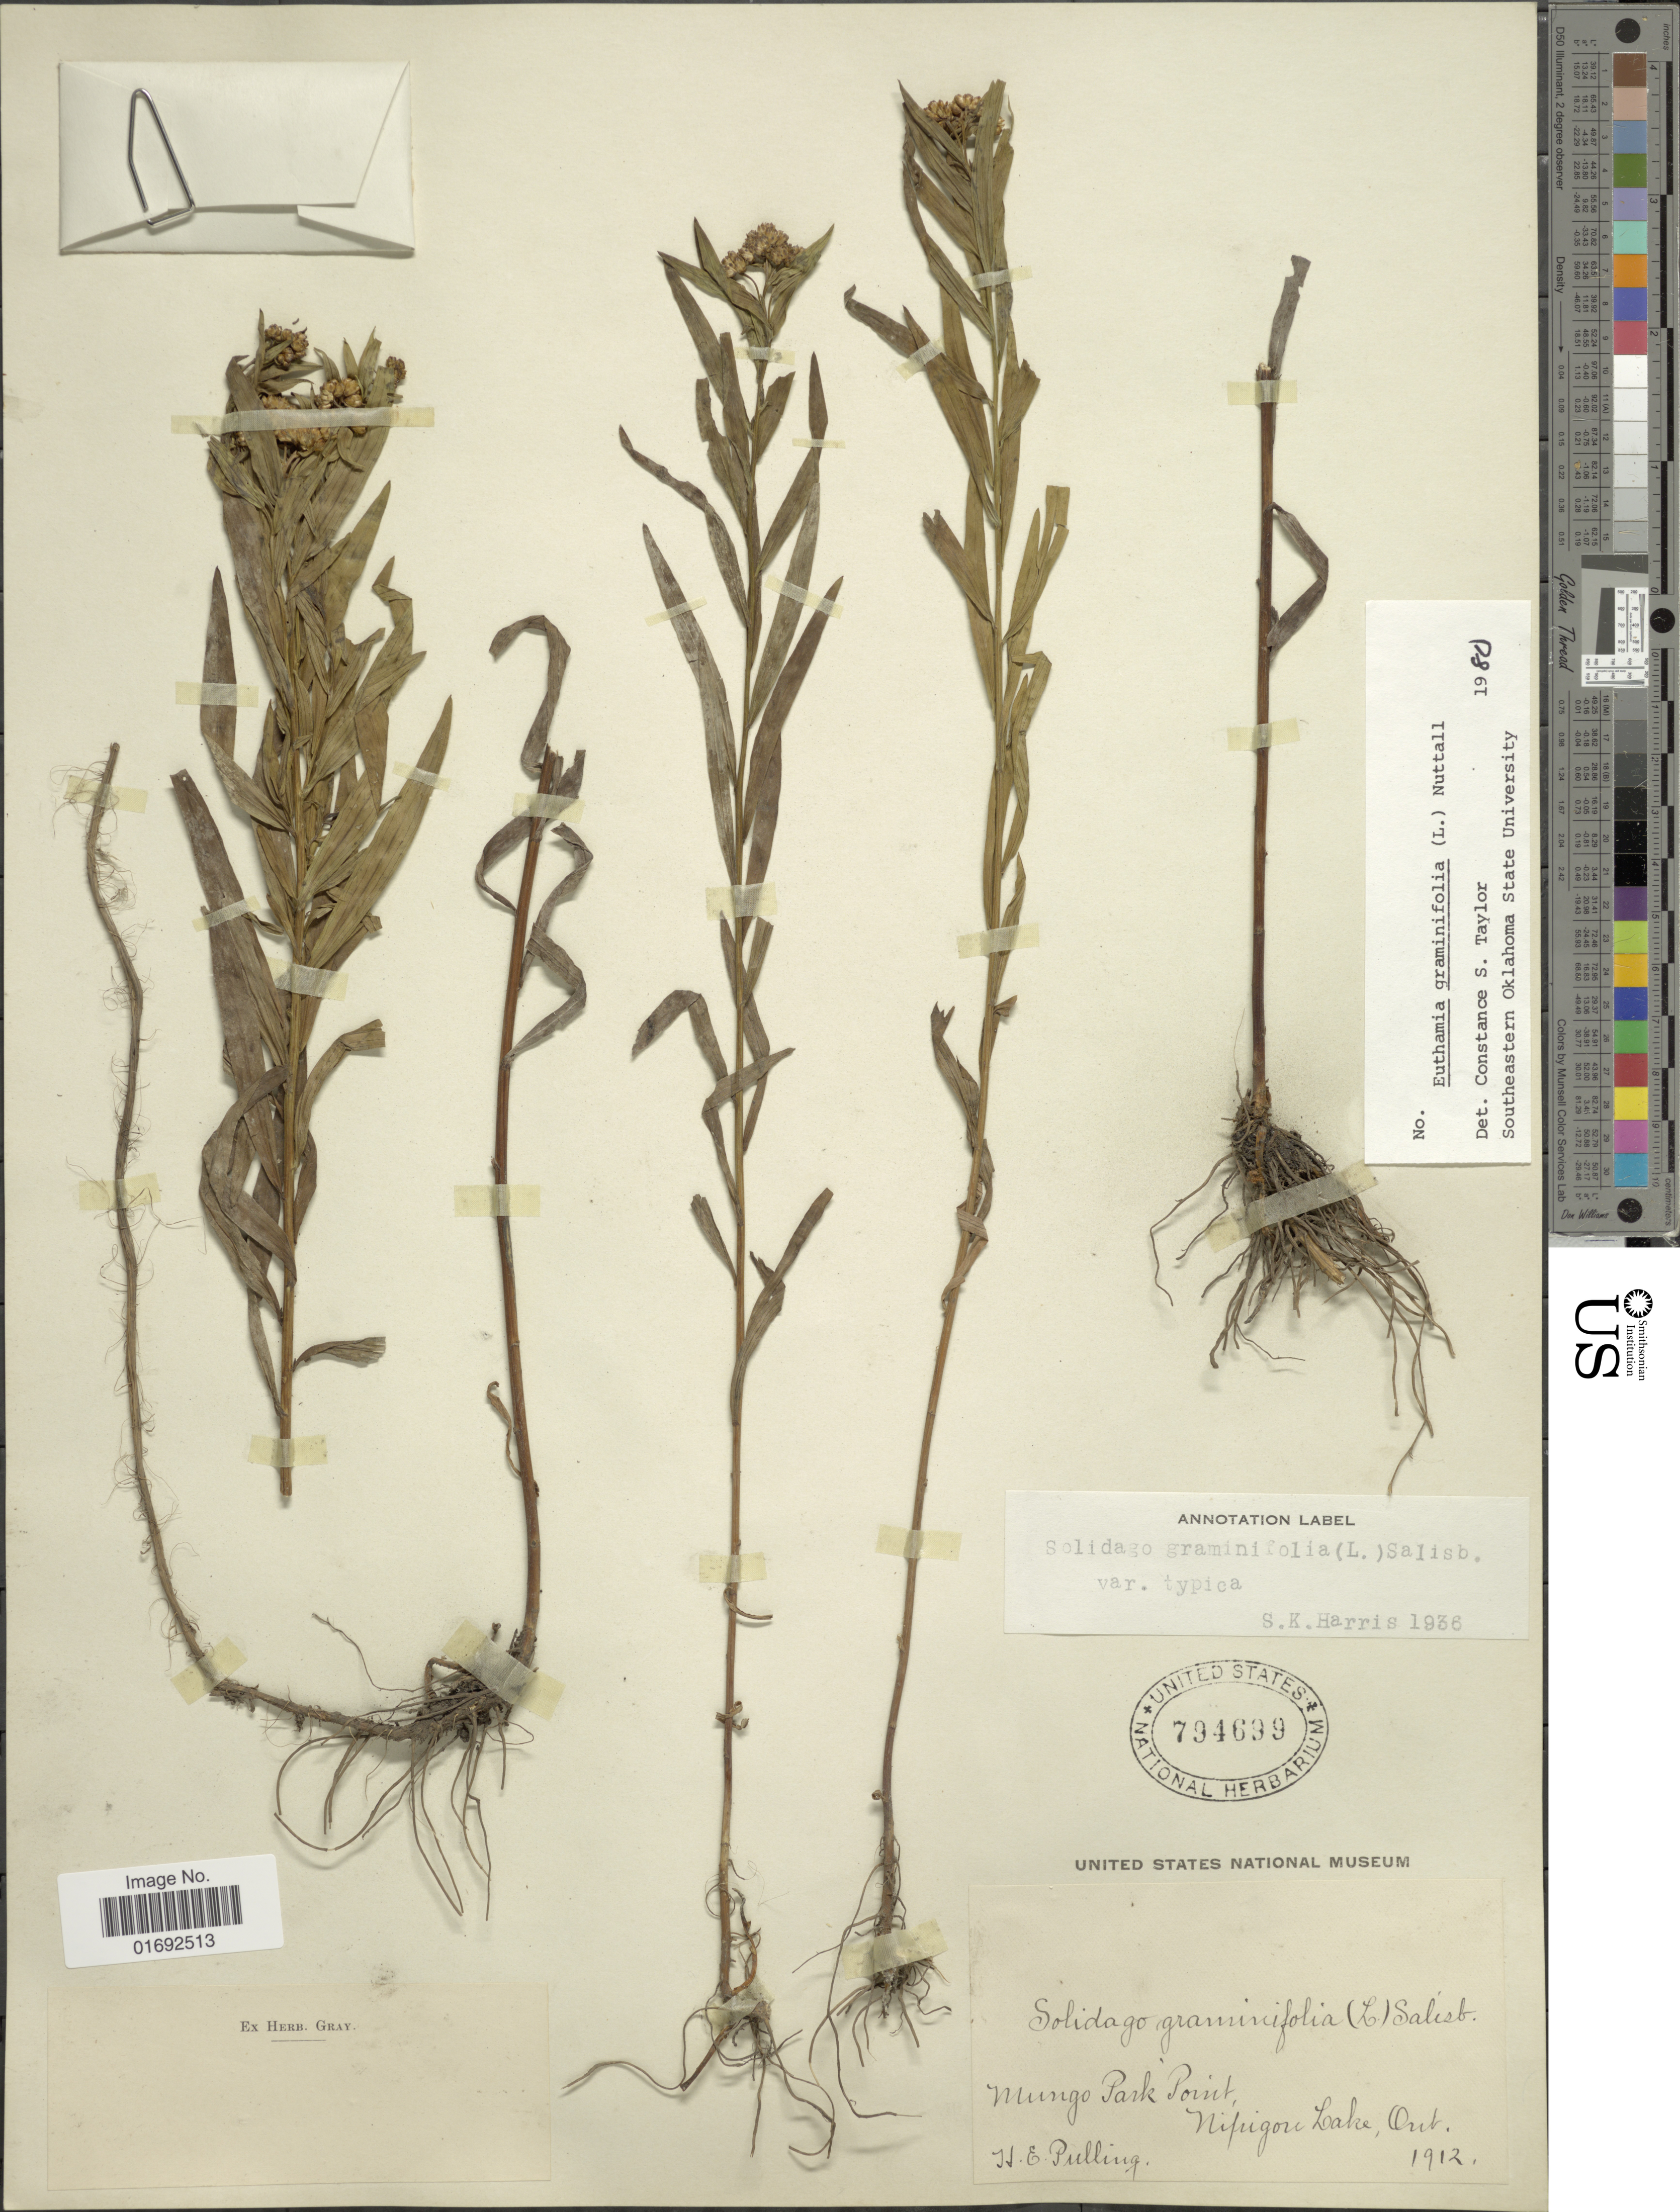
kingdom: Plantae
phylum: Tracheophyta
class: Magnoliopsida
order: Asterales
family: Asteraceae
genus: Euthamia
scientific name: Euthamia graminifolia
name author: (L.) Nutt.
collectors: H. Pulling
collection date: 1912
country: Canada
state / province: Ontario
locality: Mungo Park Point, Nipigon Lake, Ont.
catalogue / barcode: US 794699